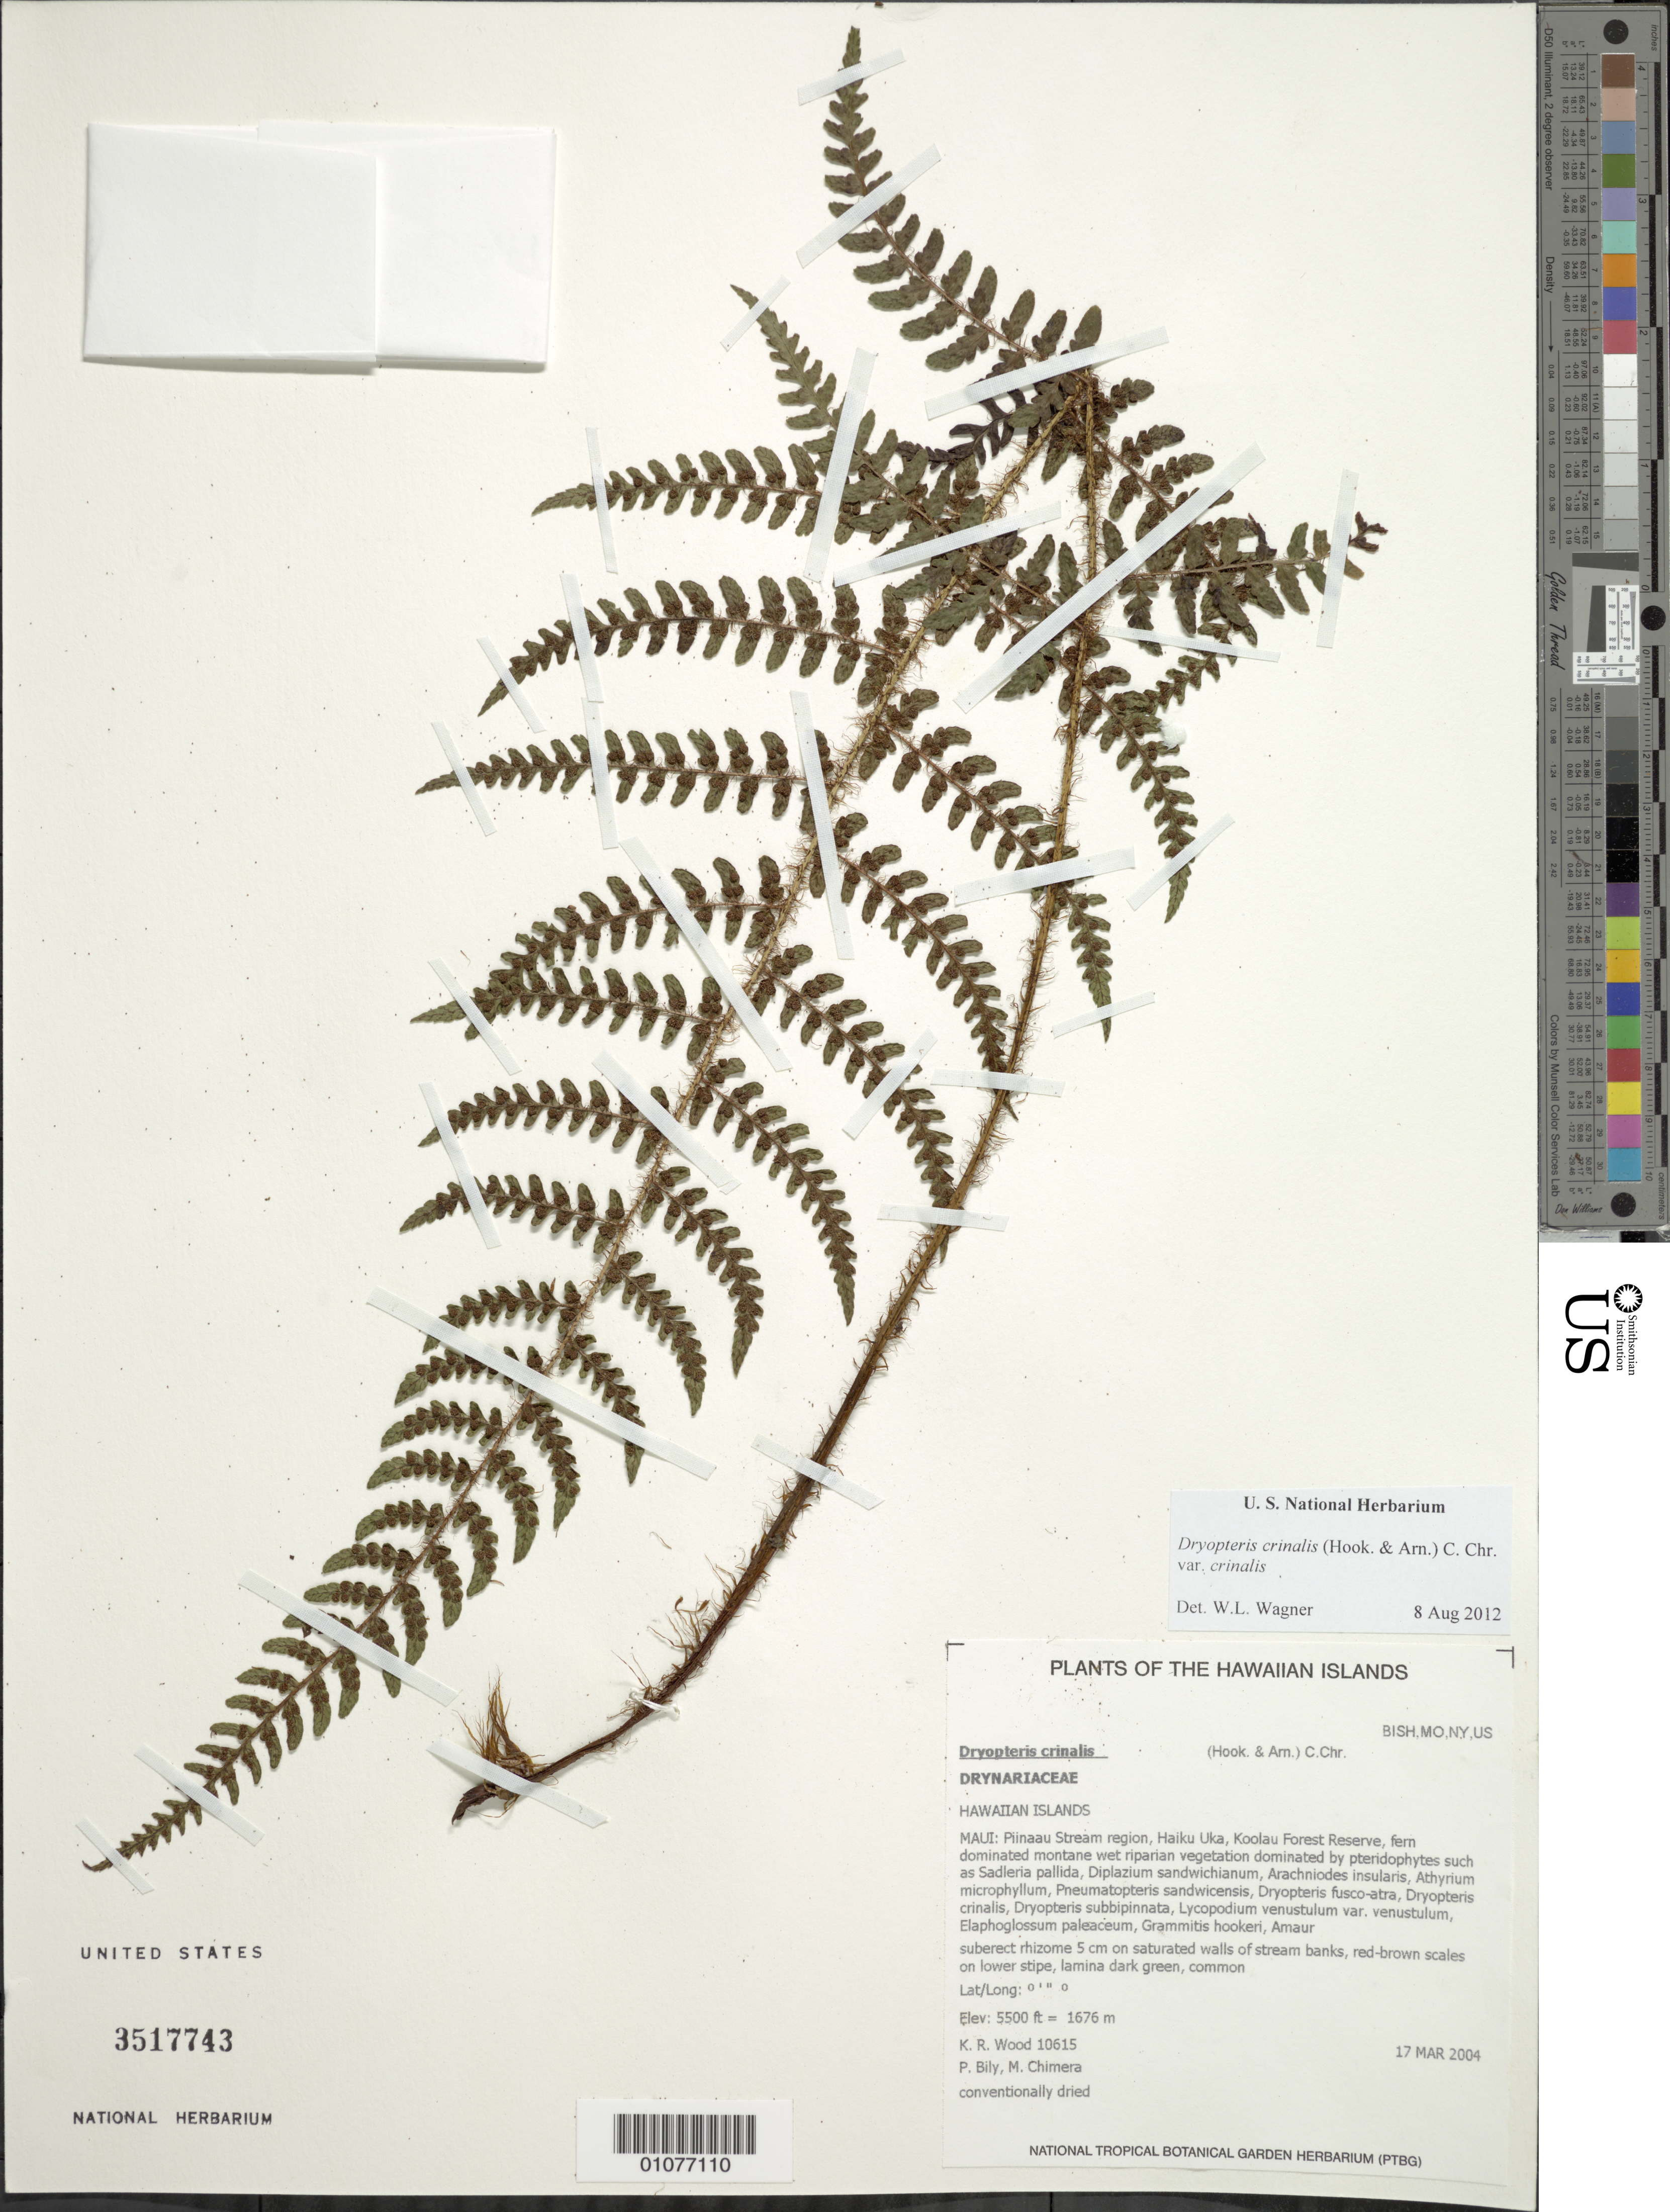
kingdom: Plantae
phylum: Tracheophyta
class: Polypodiopsida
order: Polypodiales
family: Dryopteridaceae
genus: Dryopteris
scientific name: Dryopteris crinalis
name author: C. Chr.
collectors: K. R. Wood, P. Bily & M. Chimera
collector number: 10615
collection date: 2004-03-17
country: United States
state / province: Hawaii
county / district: Maui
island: Maui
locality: Piinaau Stream region, Haiku Uka, Koolau Forest Reserve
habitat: Fern dominated montane wet riparian vegetation dominated by pteridophytes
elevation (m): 1676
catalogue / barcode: US 3517743